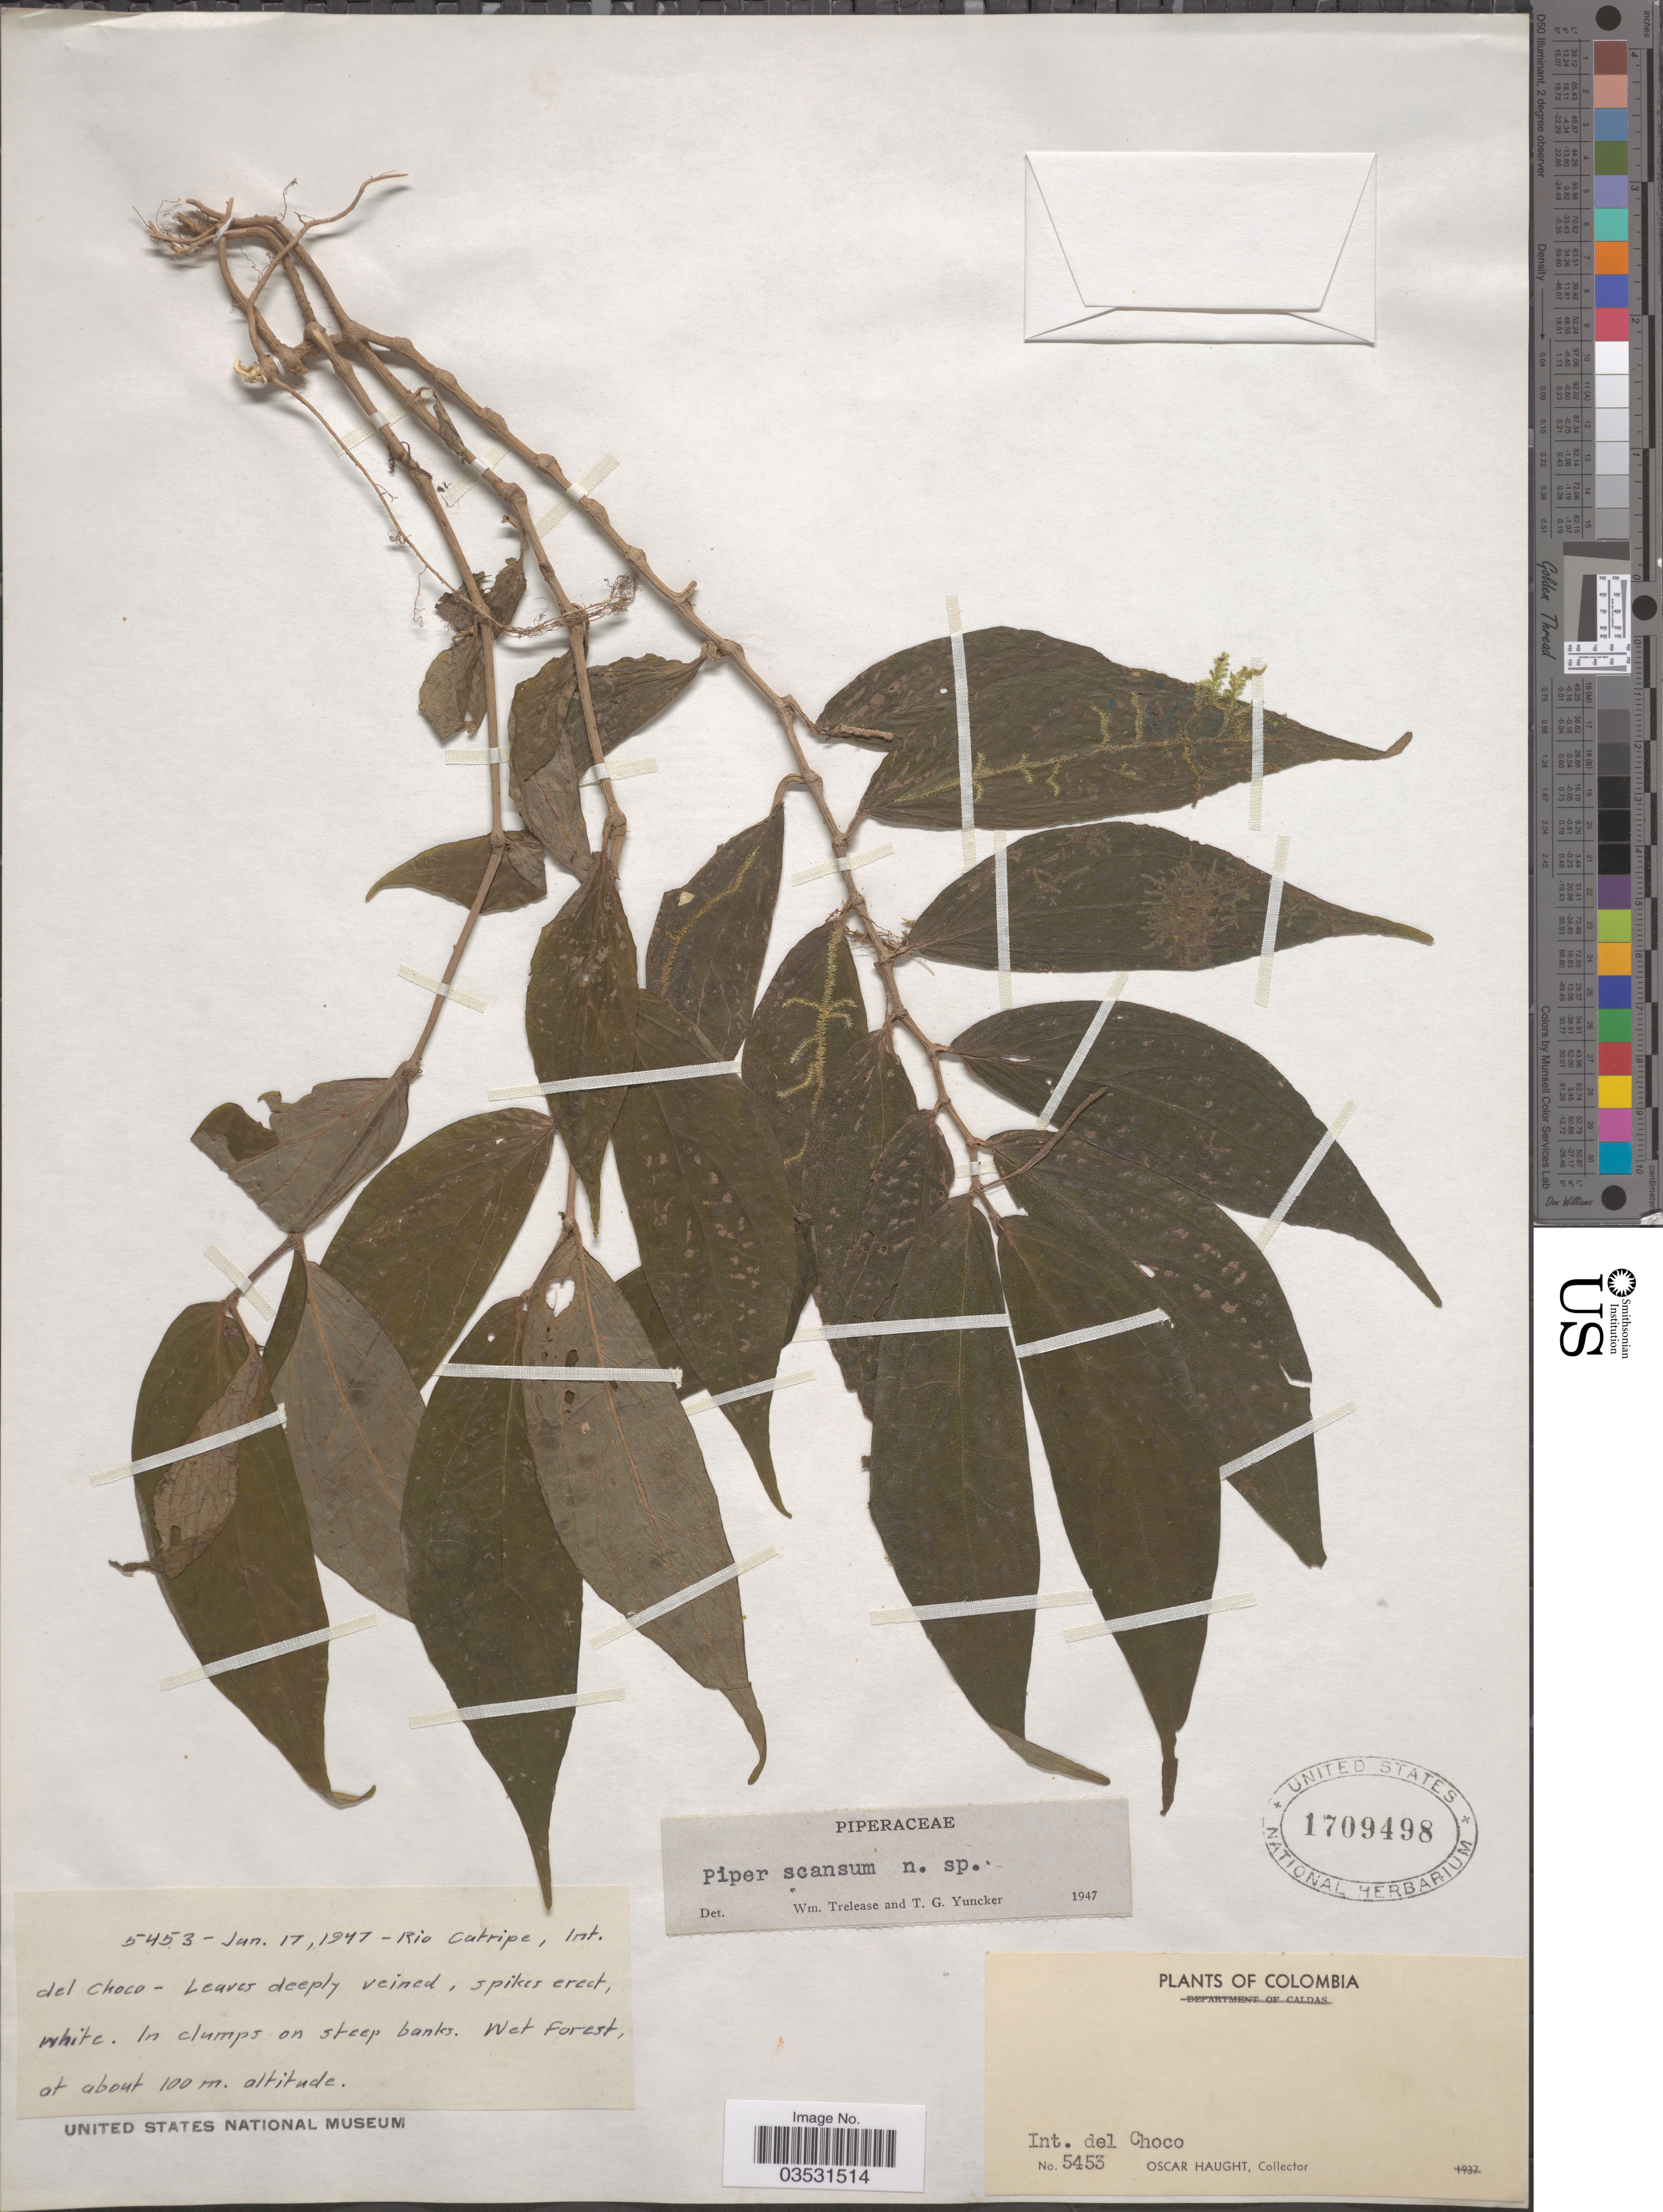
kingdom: Plantae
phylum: Tracheophyta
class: Magnoliopsida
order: Piperales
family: Piperaceae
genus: Piper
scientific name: Piper scansum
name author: Trel. & Yunck.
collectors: O. L. Haught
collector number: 5453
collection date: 1947-06-17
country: Colombia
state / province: Chocó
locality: Int. del Choco. Rio Catripe.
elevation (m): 100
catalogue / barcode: US 1709498